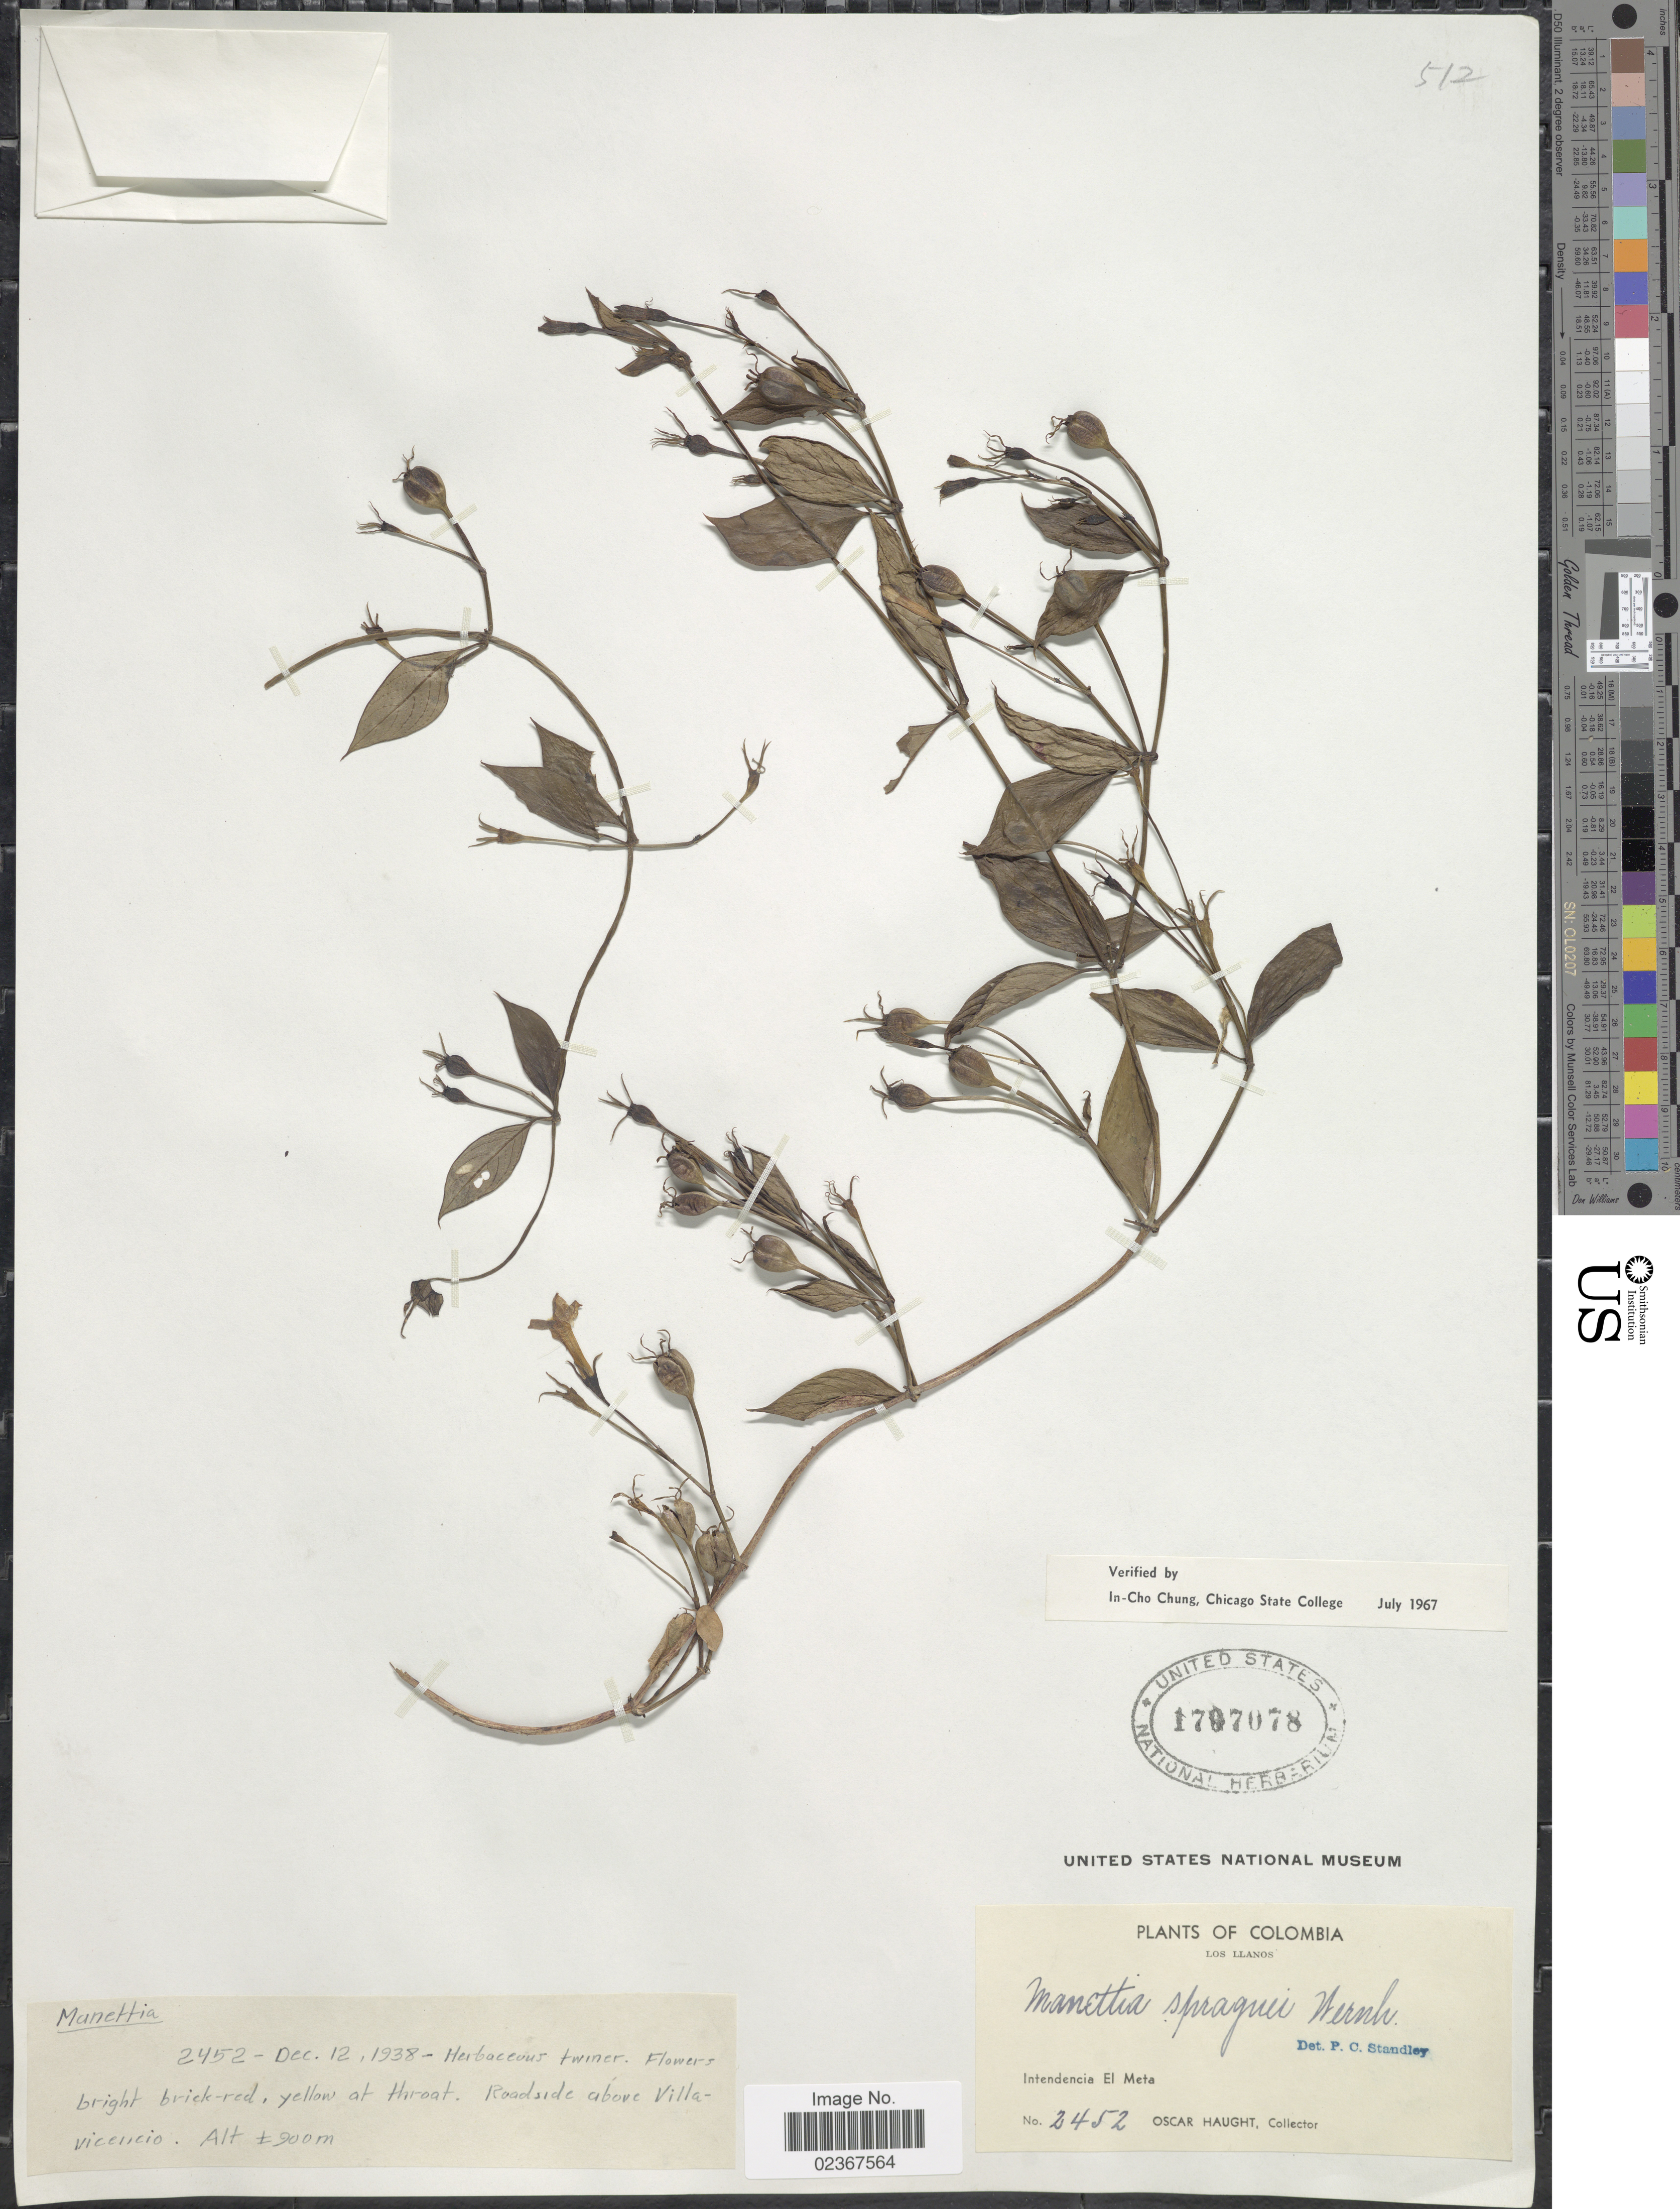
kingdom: Plantae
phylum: Tracheophyta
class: Magnoliopsida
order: Gentianales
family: Rubiaceae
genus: Manettia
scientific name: Manettia spraguei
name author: Wernham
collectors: O. Haught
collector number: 2452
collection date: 1938-12-12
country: Colombia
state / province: Meta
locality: Los Llanos, Intendencia El Meta, Roadside above Villavicencio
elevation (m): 900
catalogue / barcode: US 1707078